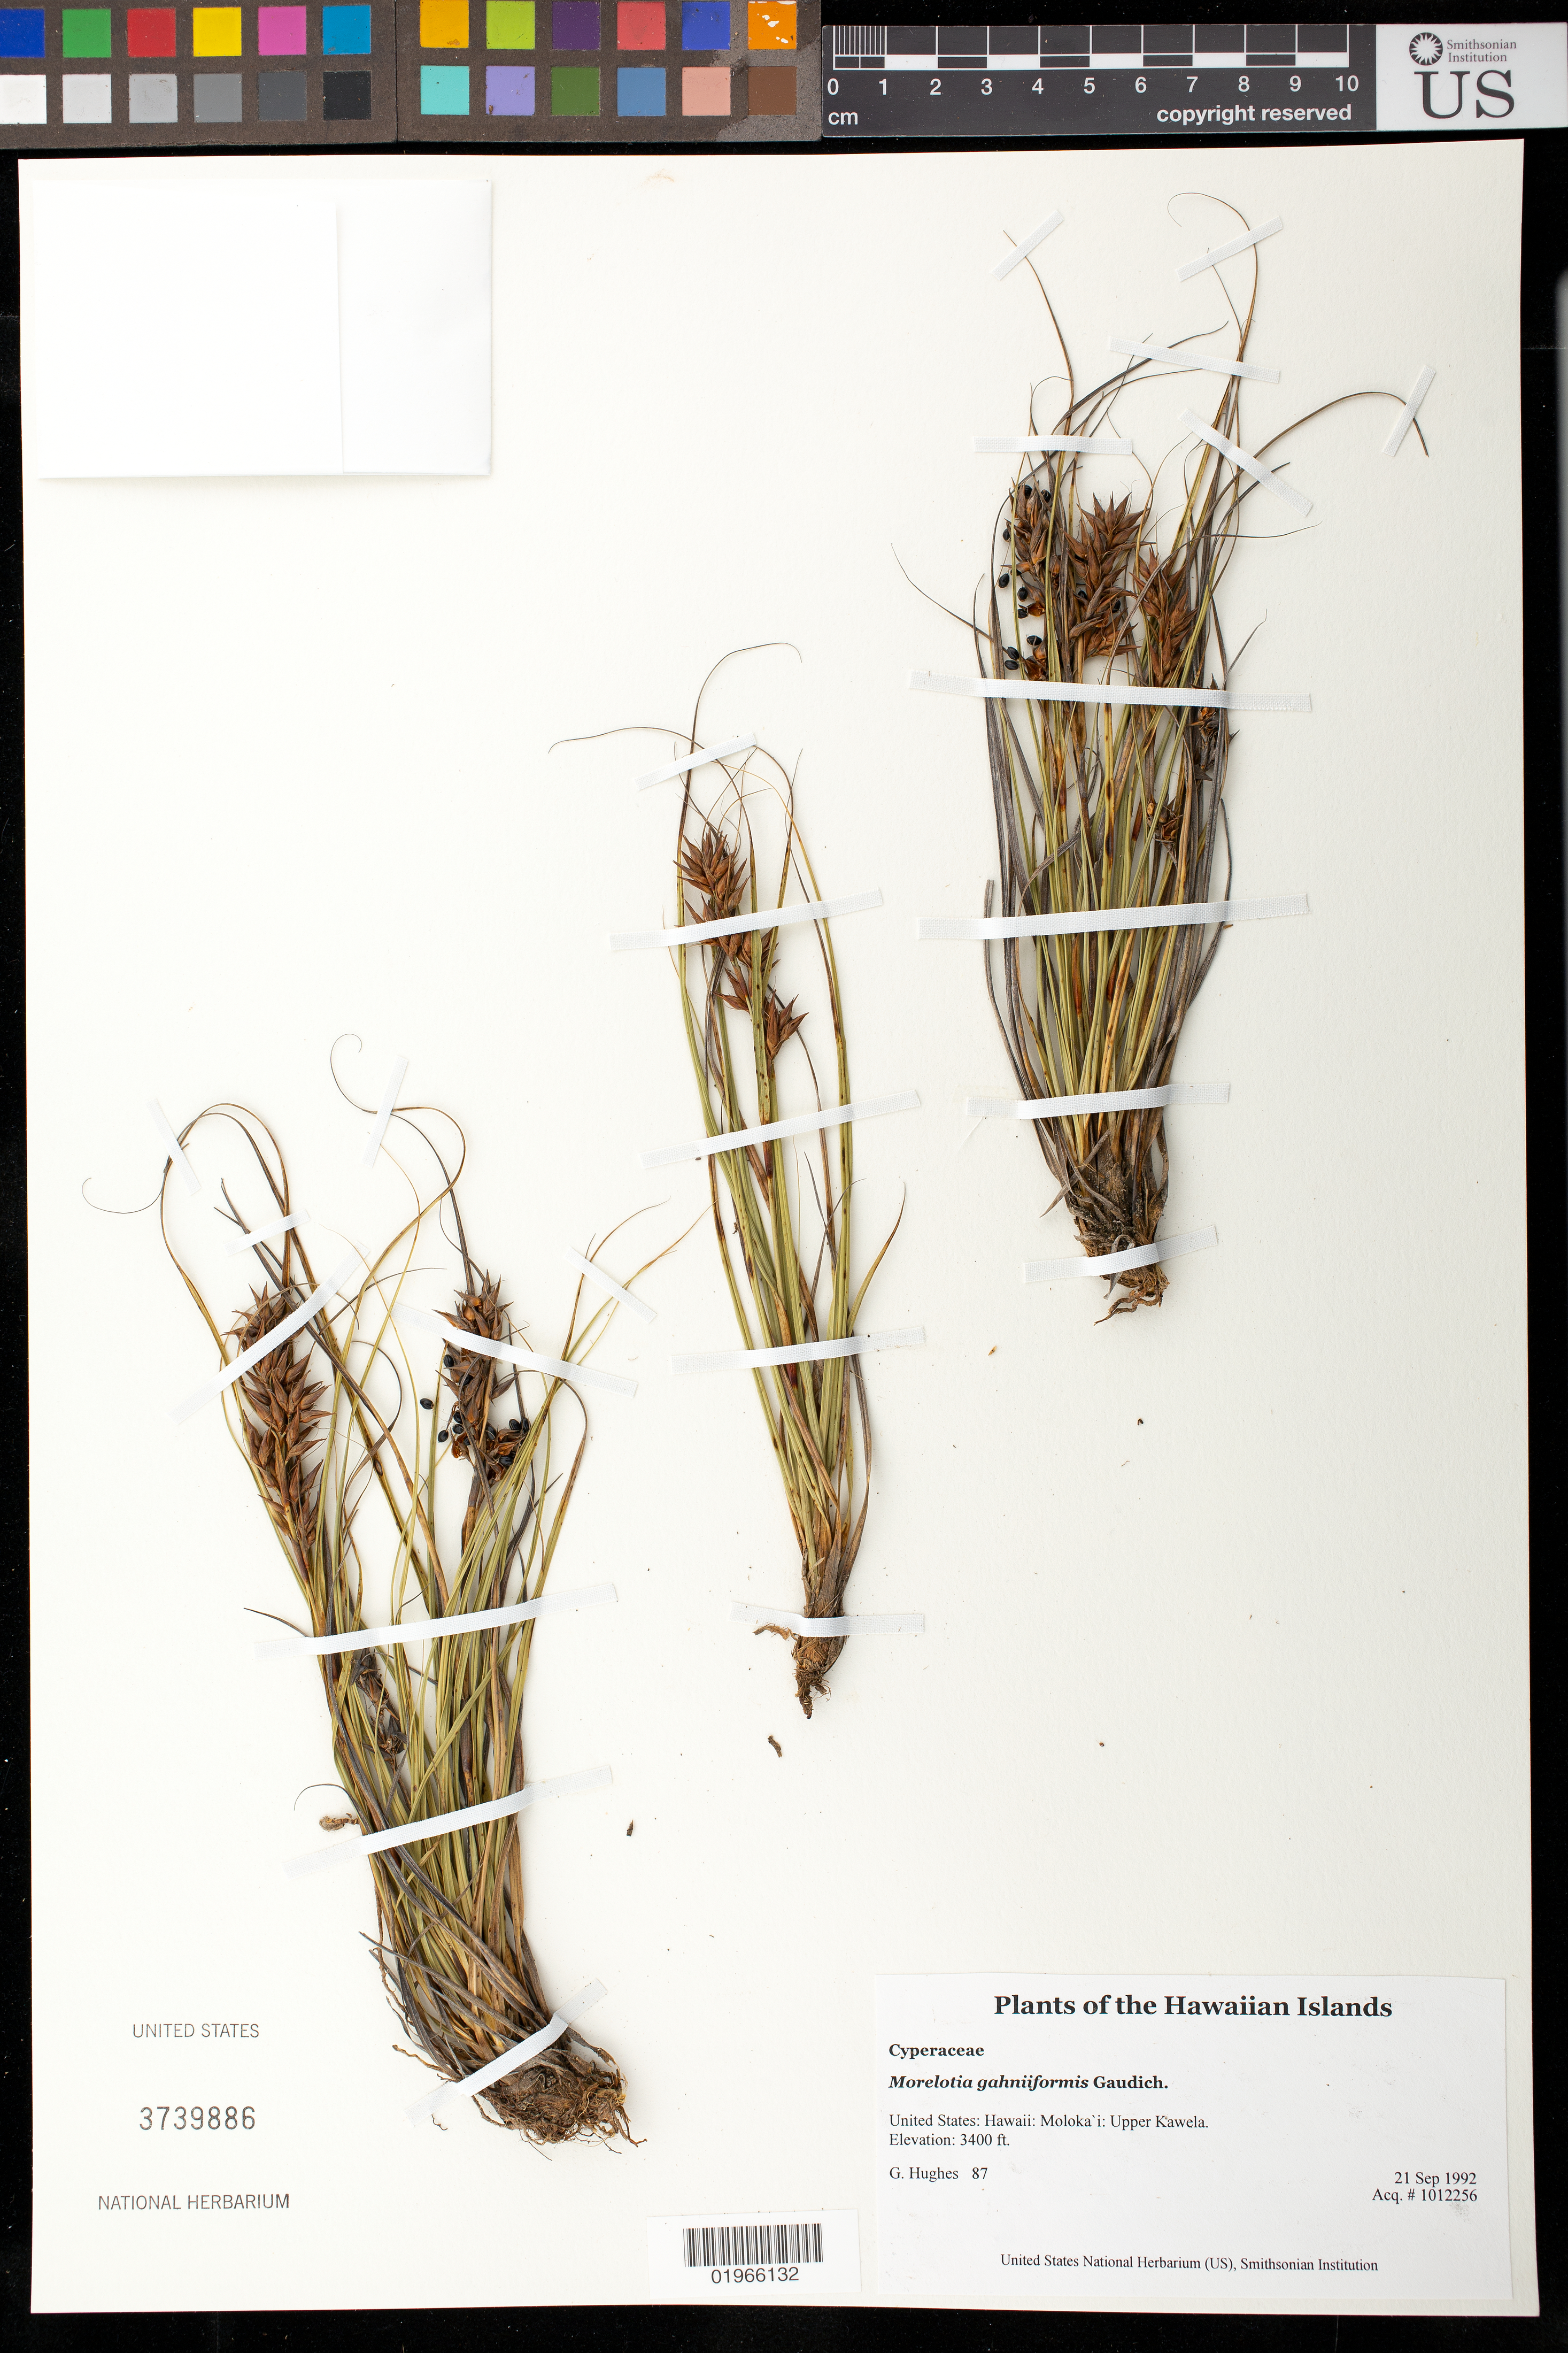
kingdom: Plantae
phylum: Tracheophyta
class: Liliopsida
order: Poales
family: Cyperaceae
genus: Morelotia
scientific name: Morelotia gahniiformis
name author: Gaudich.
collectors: G. Hughes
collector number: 87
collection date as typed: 9-21-1992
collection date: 1992-09-21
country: United States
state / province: Hawaii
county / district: Maui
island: Moloka'i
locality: Upper Kawela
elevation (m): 1036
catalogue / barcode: US 3739886